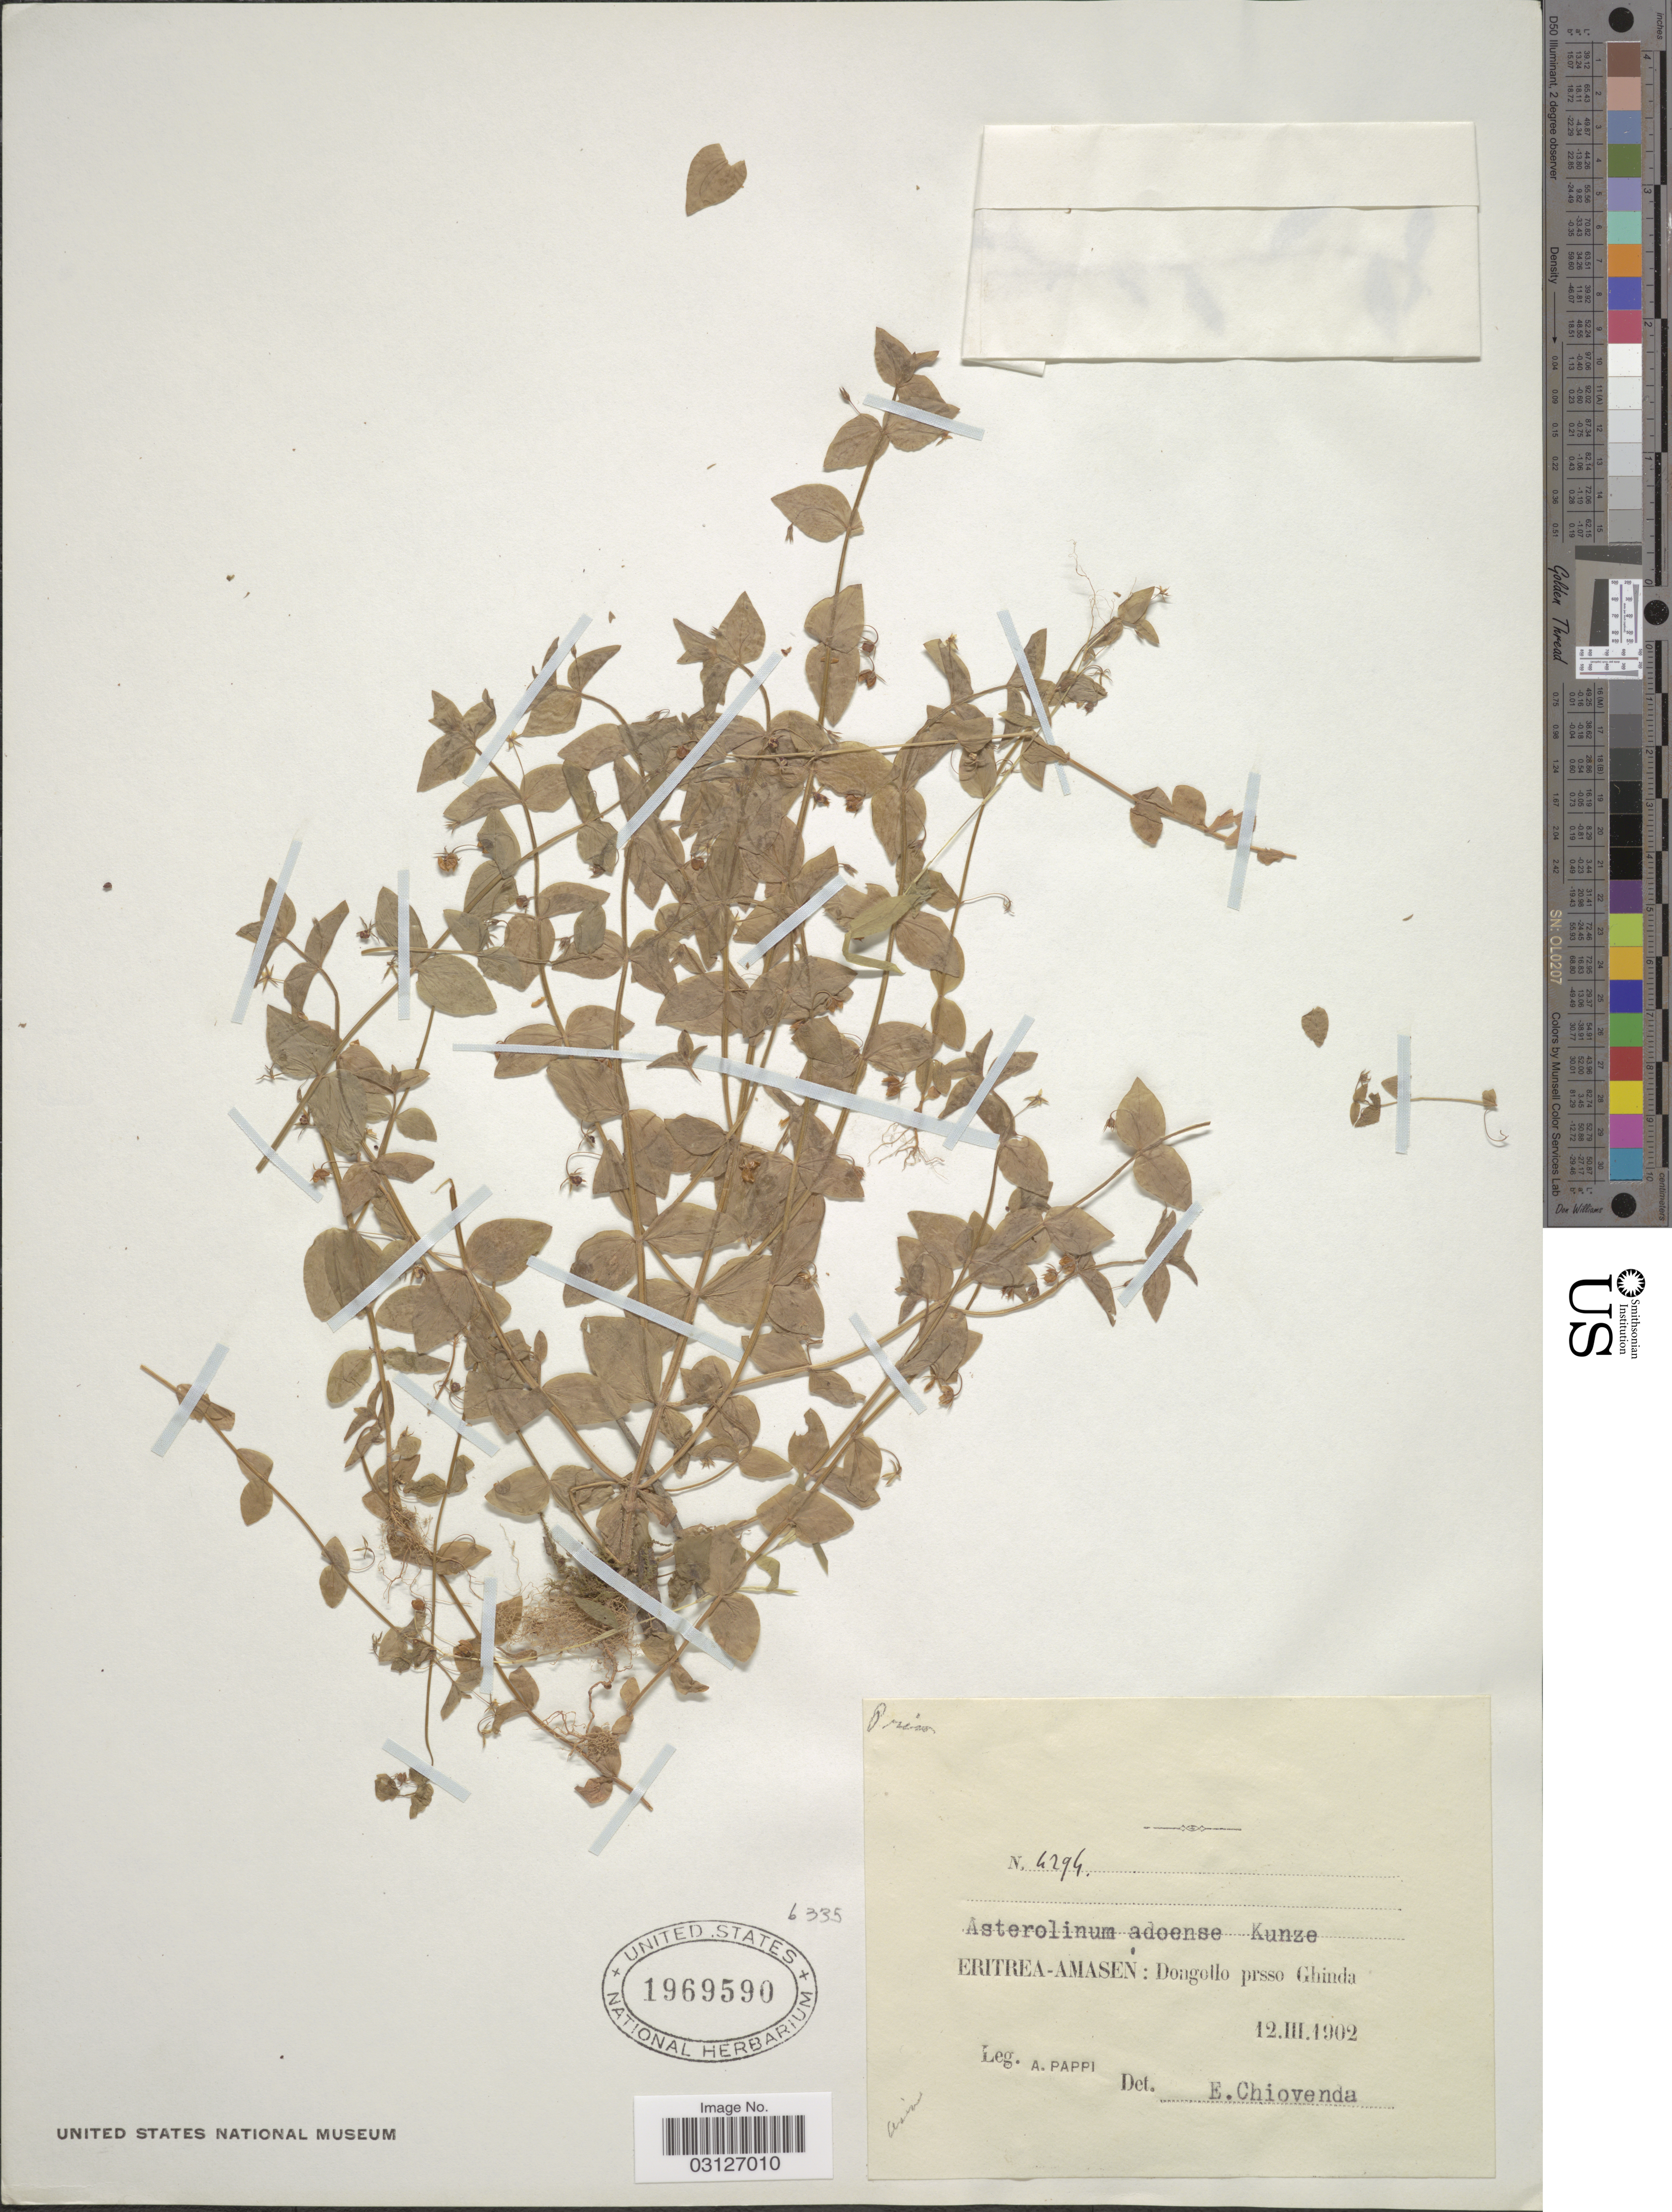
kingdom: Plantae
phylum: Tracheophyta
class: Magnoliopsida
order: Ericales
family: Primulaceae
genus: Asterolinon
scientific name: Asterolinon adoense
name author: Kunze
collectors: A. Pappi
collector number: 4294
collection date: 1902-03-12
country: Eritrea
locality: Eritrea-Amasen: Dongollo prsso Ghinda.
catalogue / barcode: US 1969590